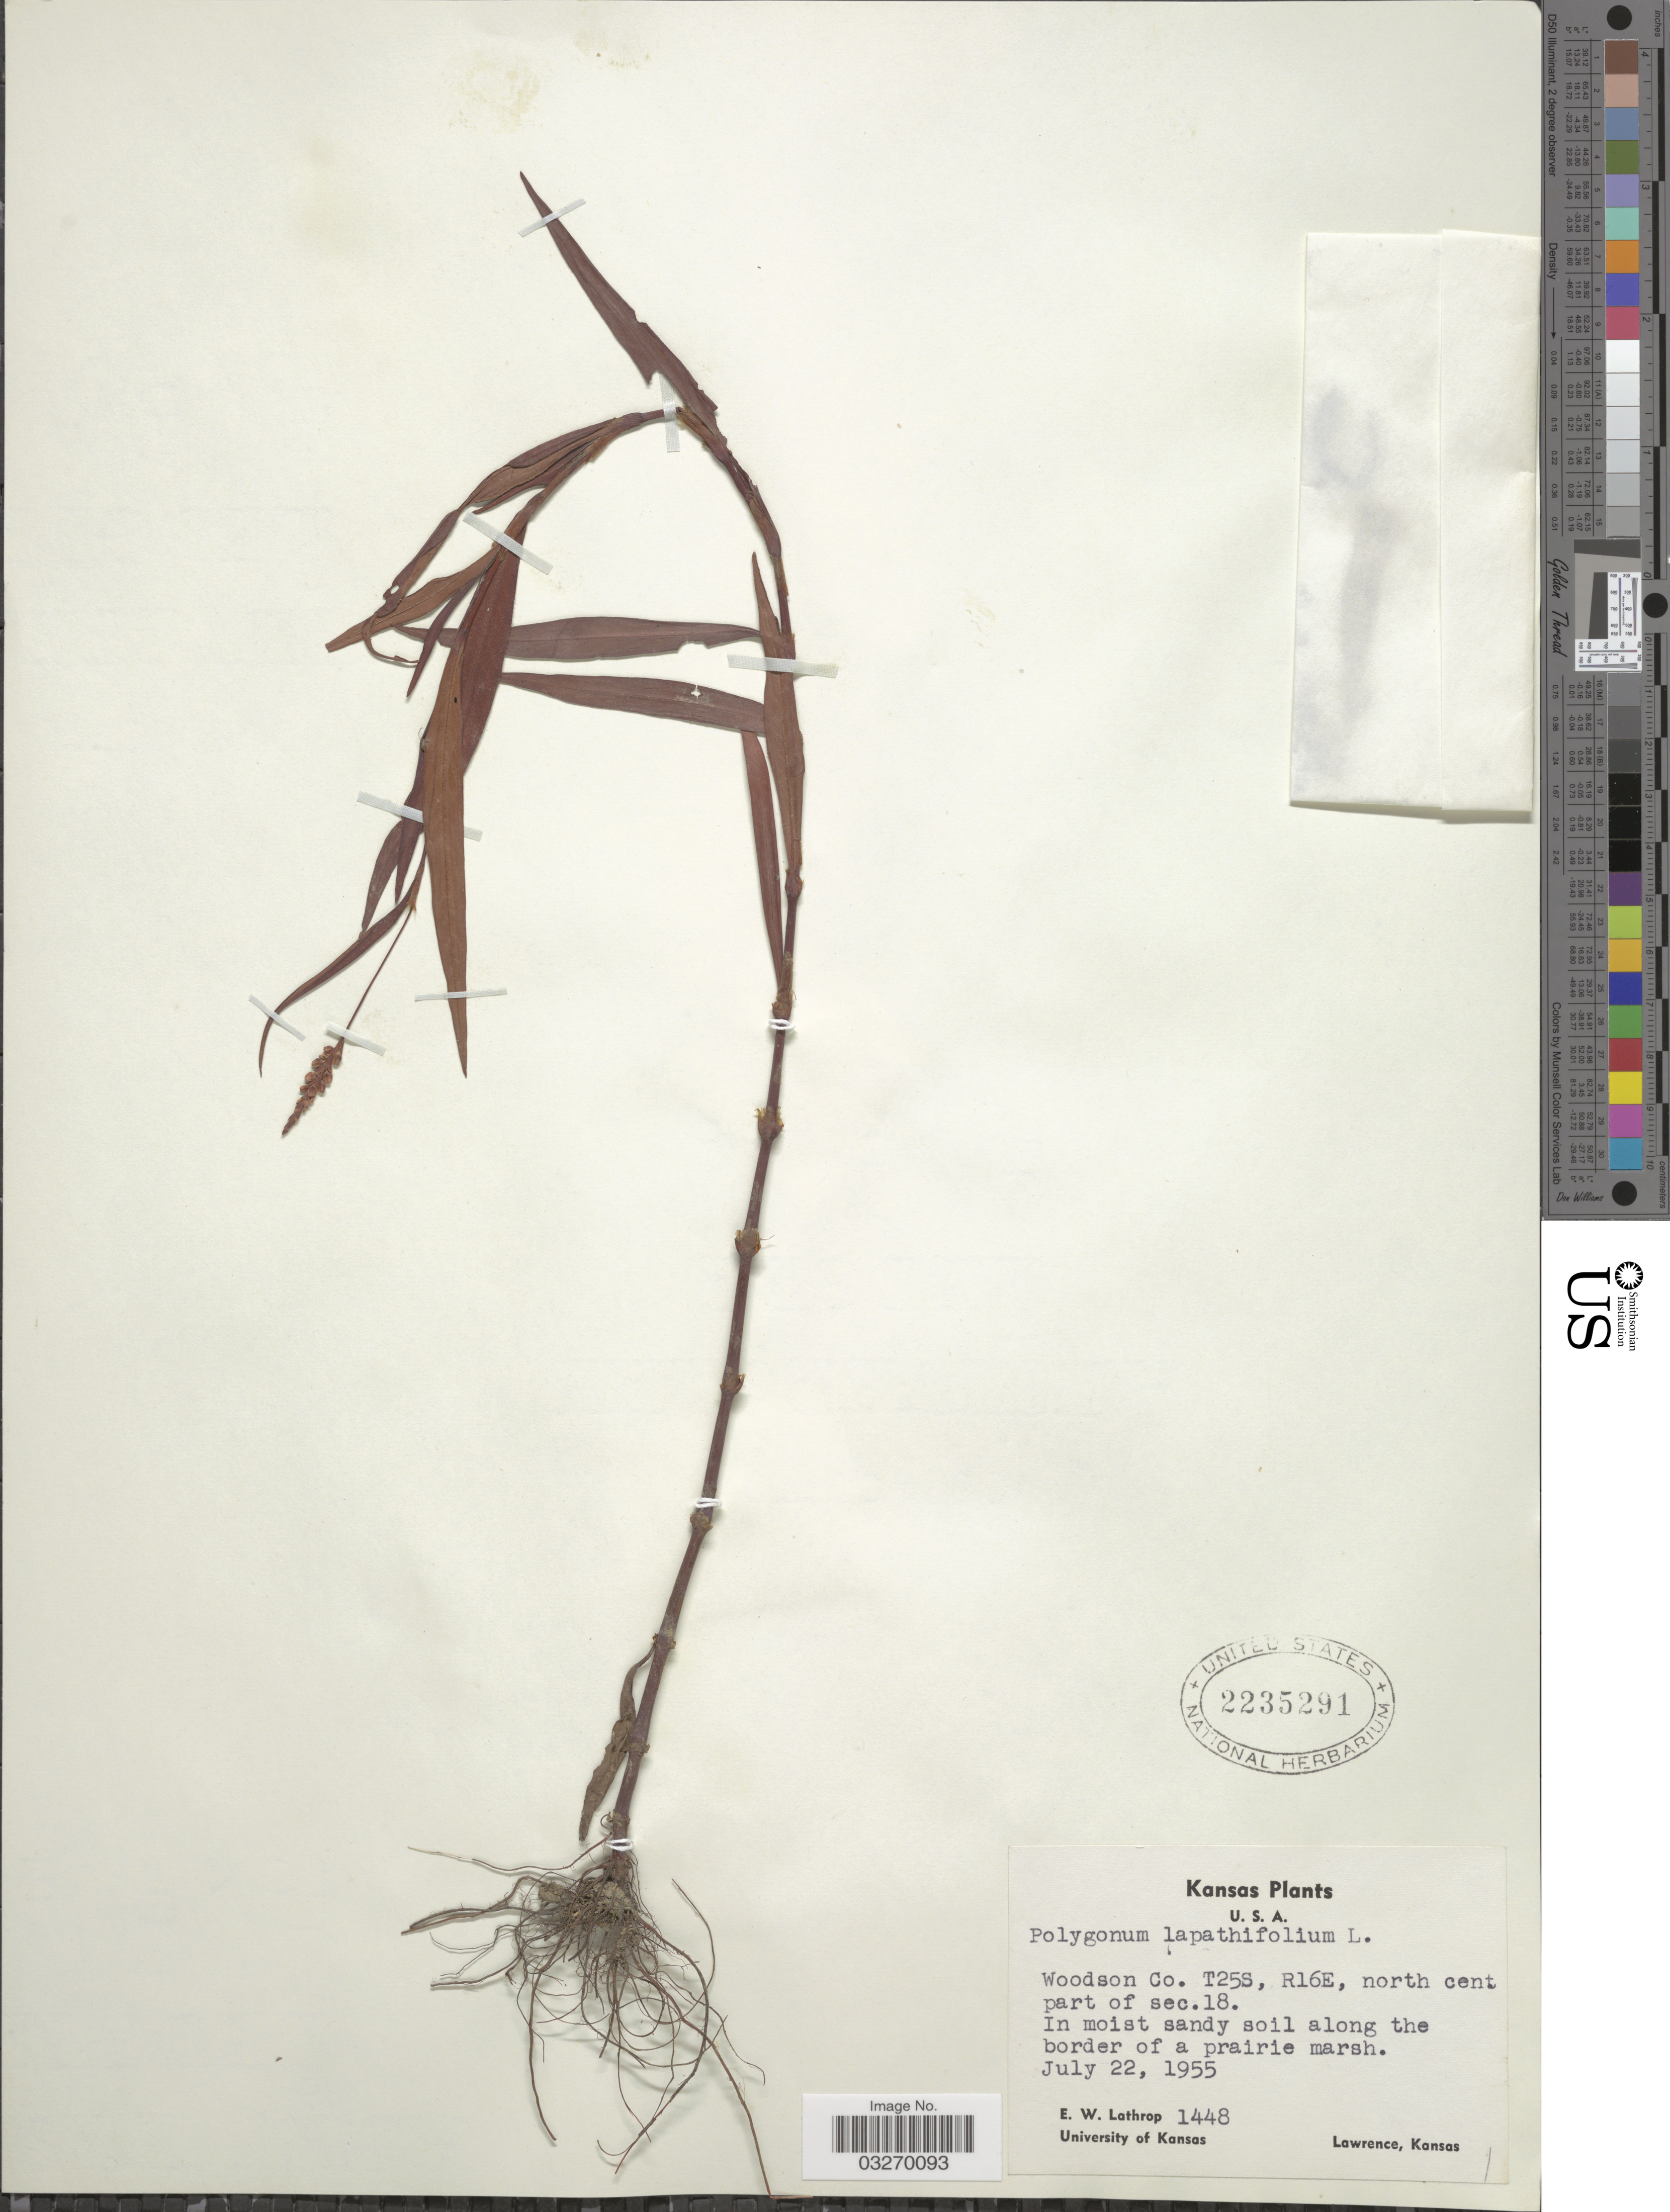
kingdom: Plantae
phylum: Tracheophyta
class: Magnoliopsida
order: Caryophyllales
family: Polygonaceae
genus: Persicaria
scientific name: Persicaria hydropiperoides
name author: (Michx.) Small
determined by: Atha, D. E.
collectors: E. W. Lathrop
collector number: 1448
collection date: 1955-07-22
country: United States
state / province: Kansas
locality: Woodson Co. T25S, R16E, north cent part of sec.18.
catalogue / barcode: US 2235291